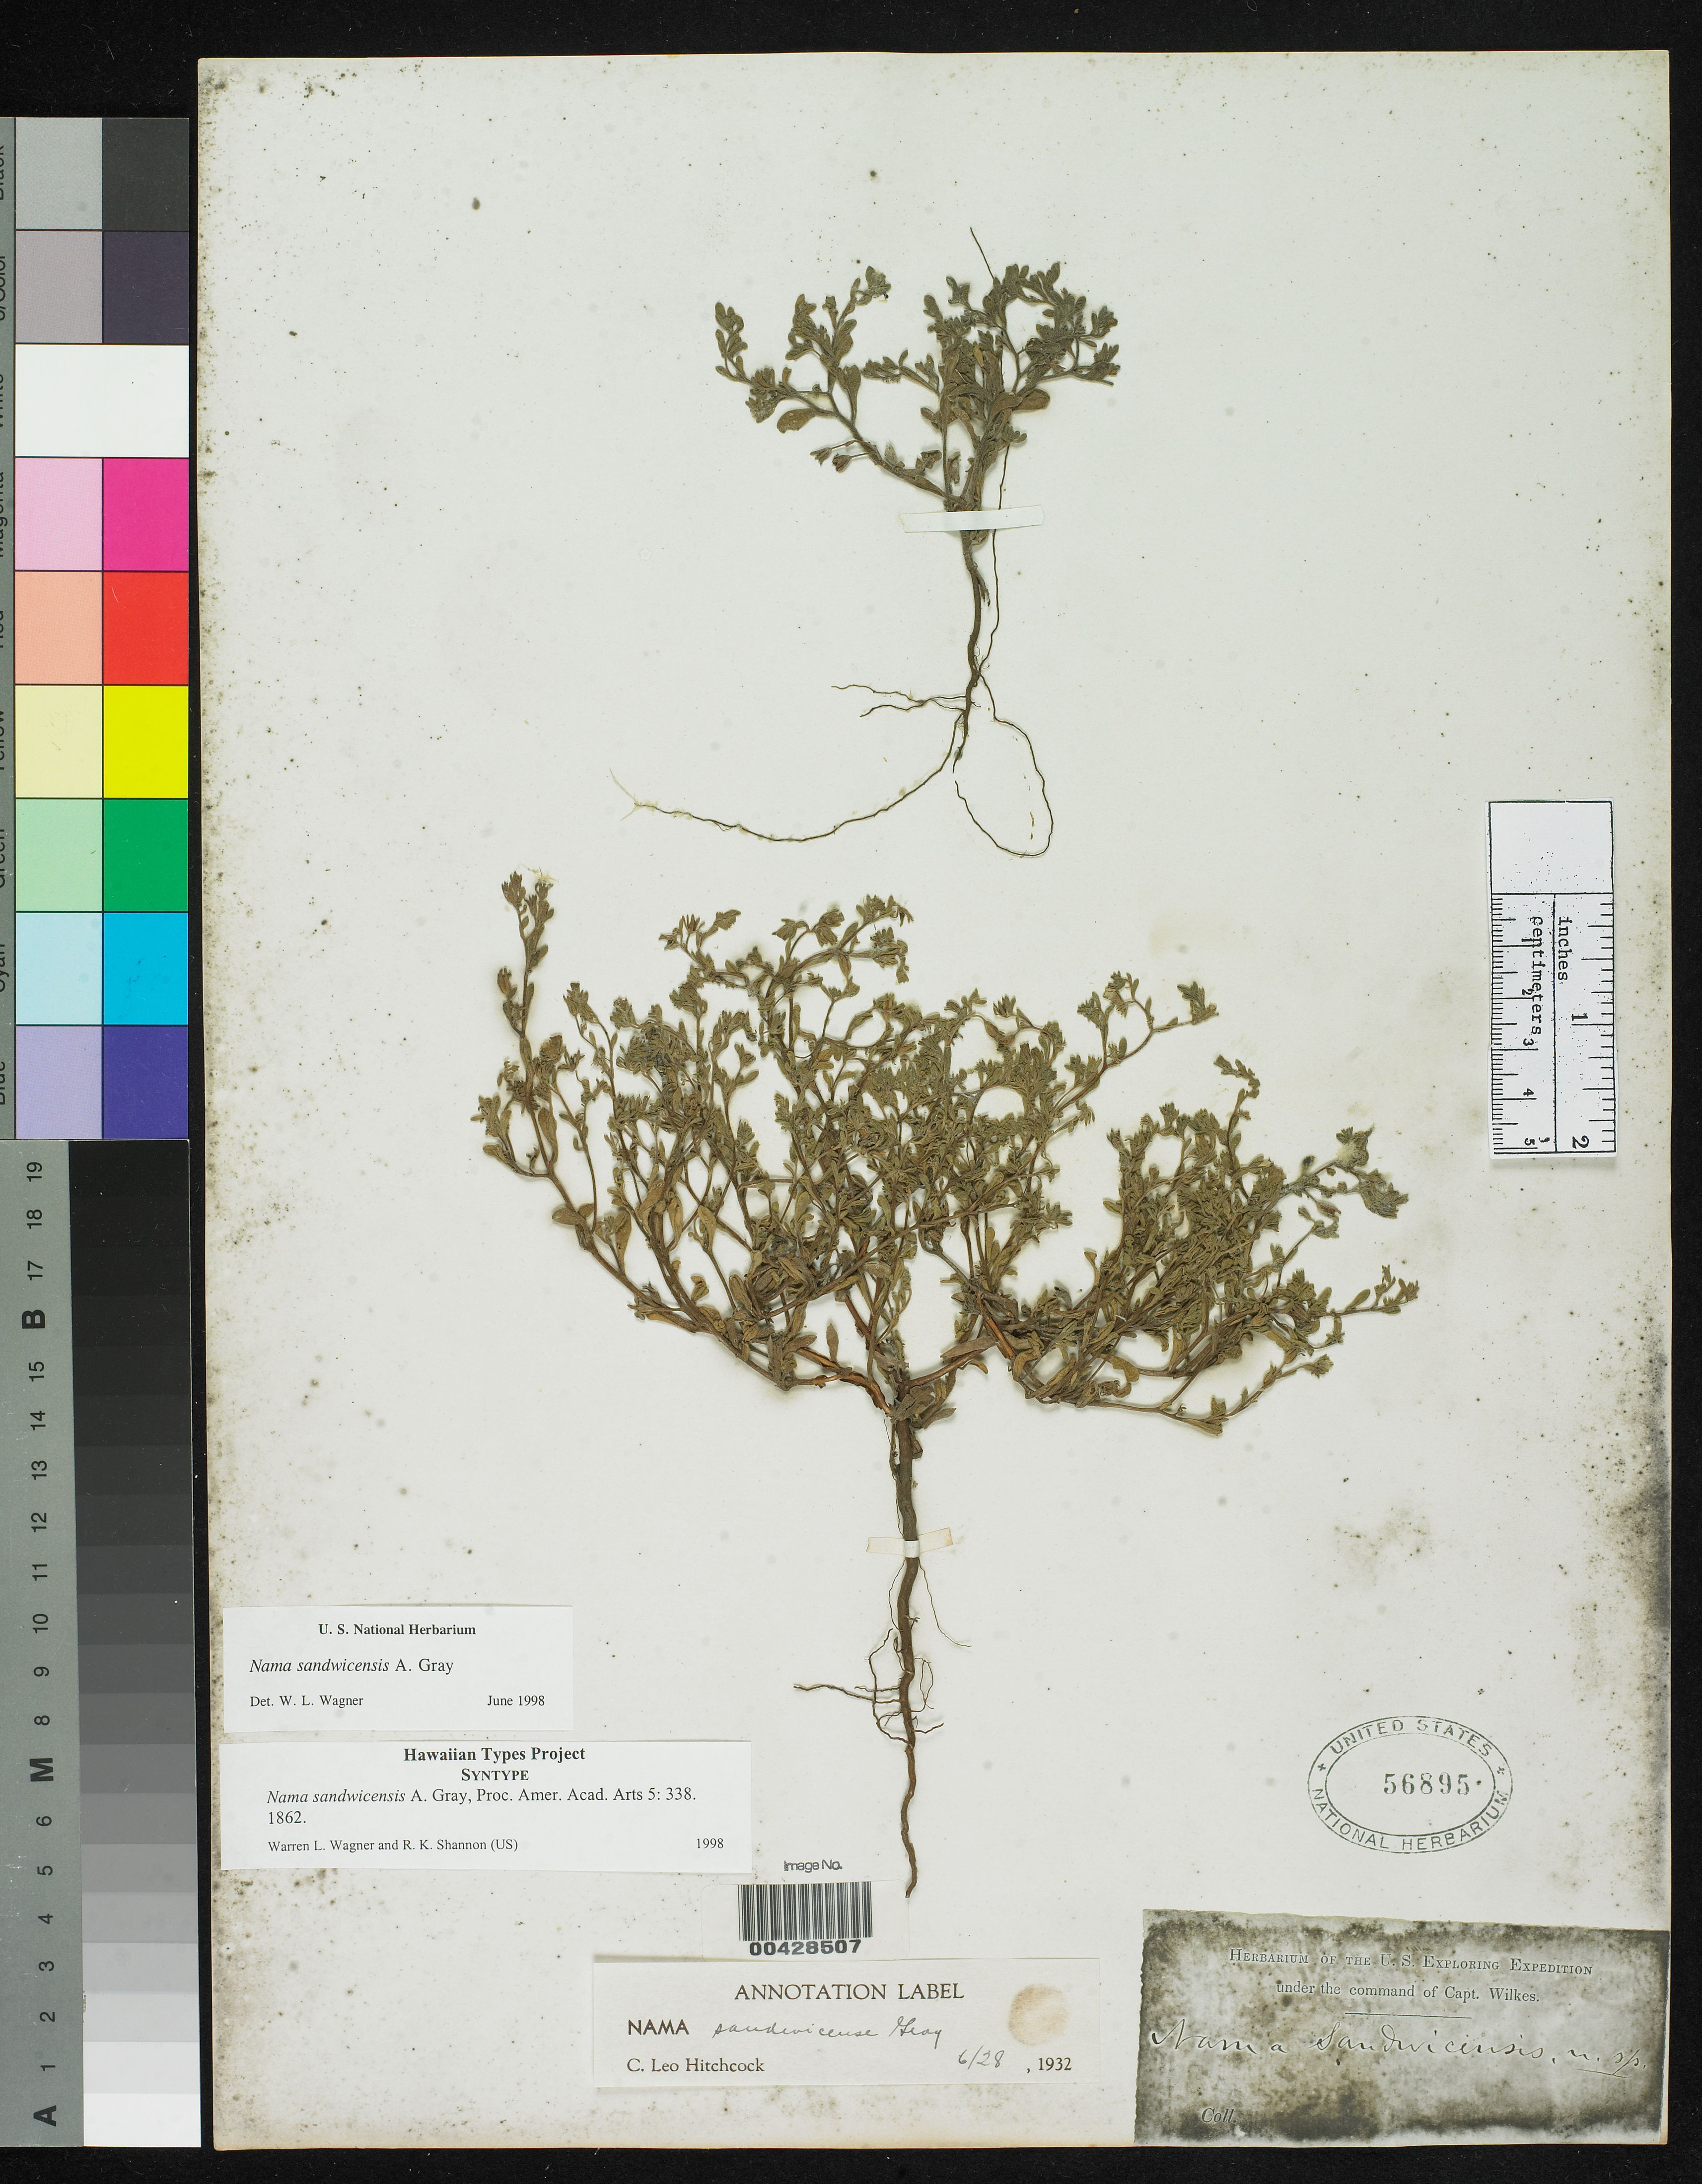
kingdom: Plantae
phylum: Tracheophyta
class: Magnoliopsida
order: Boraginales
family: Namaceae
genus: Nama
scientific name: Nama sandwicensis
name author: A. Gray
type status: Syntype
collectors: Wilkes Explor. Exped.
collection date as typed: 1838 to -- --- 1842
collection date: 1838/1842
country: United States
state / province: Hawaii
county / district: Hawaii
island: Hawaii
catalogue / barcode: US 56895